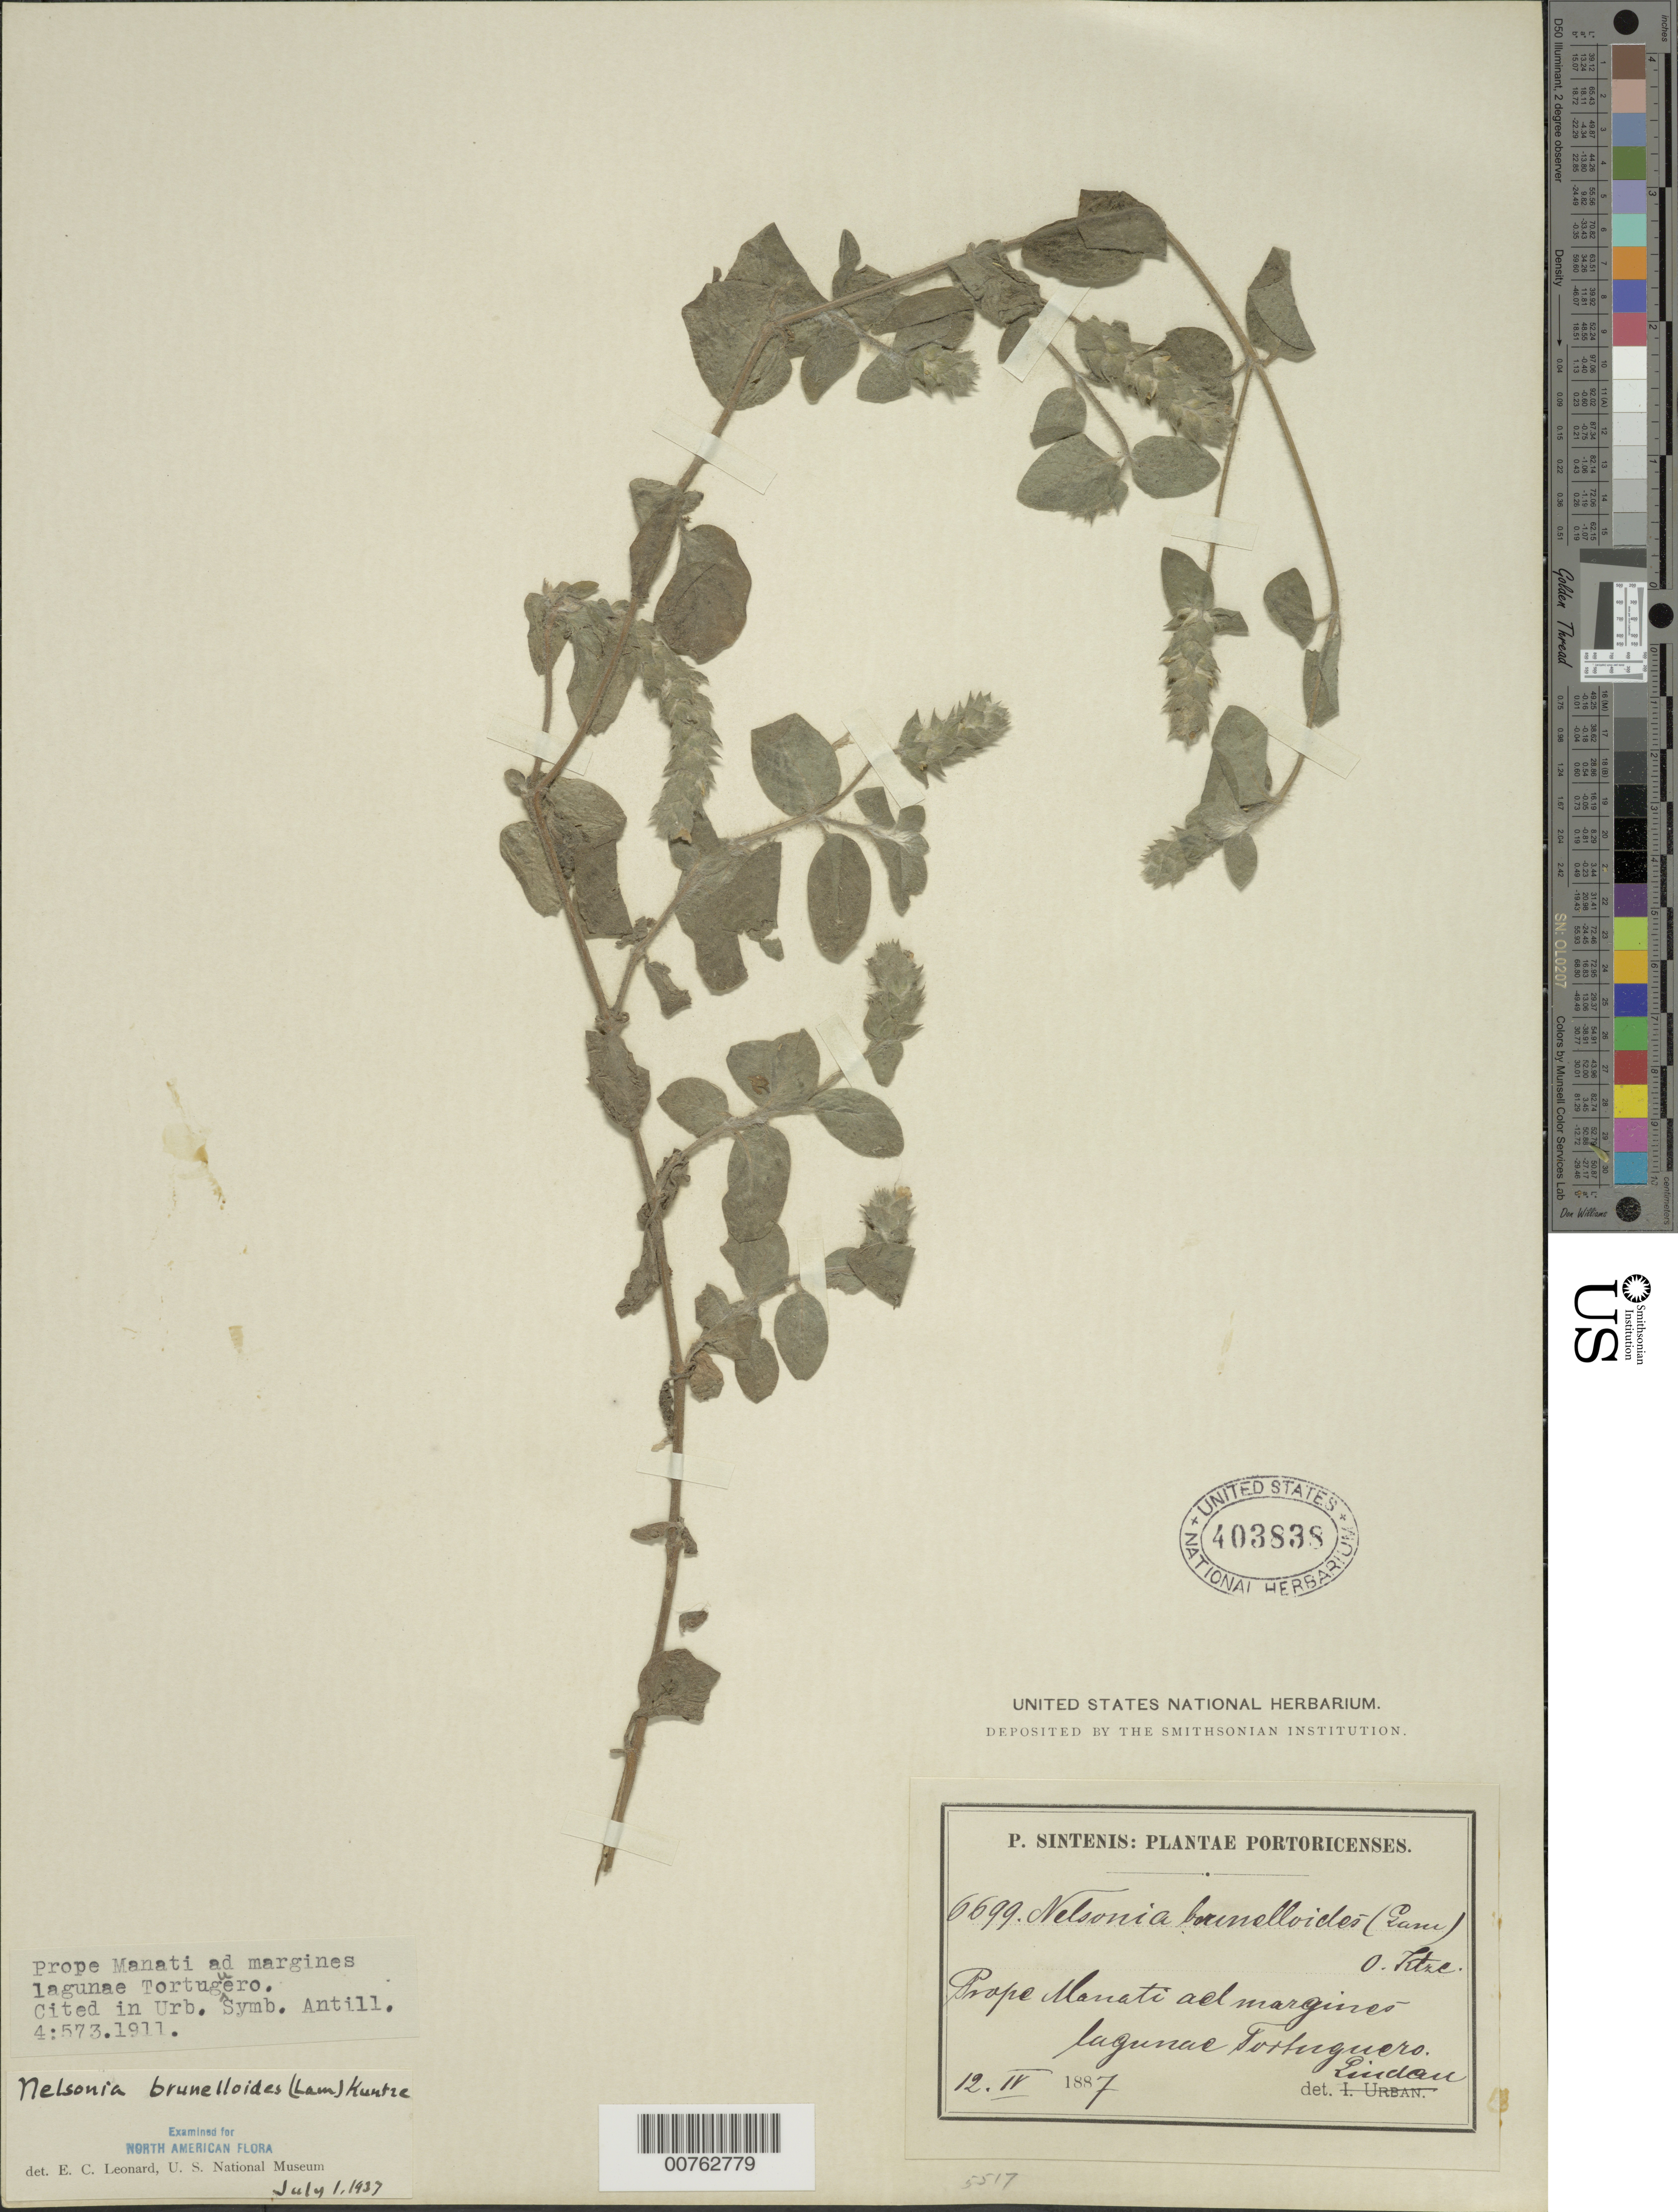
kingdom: Plantae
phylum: Tracheophyta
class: Magnoliopsida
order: Lamiales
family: Acanthaceae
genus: Nelsonia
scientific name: Nelsonia canescens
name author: (Lam.) Spreng.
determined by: Leonard, Emery C., (US)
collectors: P. Sintenis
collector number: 6699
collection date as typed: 12 Apr 1887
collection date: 1887-04-12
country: Puerto Rico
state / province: Manatí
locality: Prope Manati ad margines lagunae Tortuguero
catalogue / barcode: US 403838